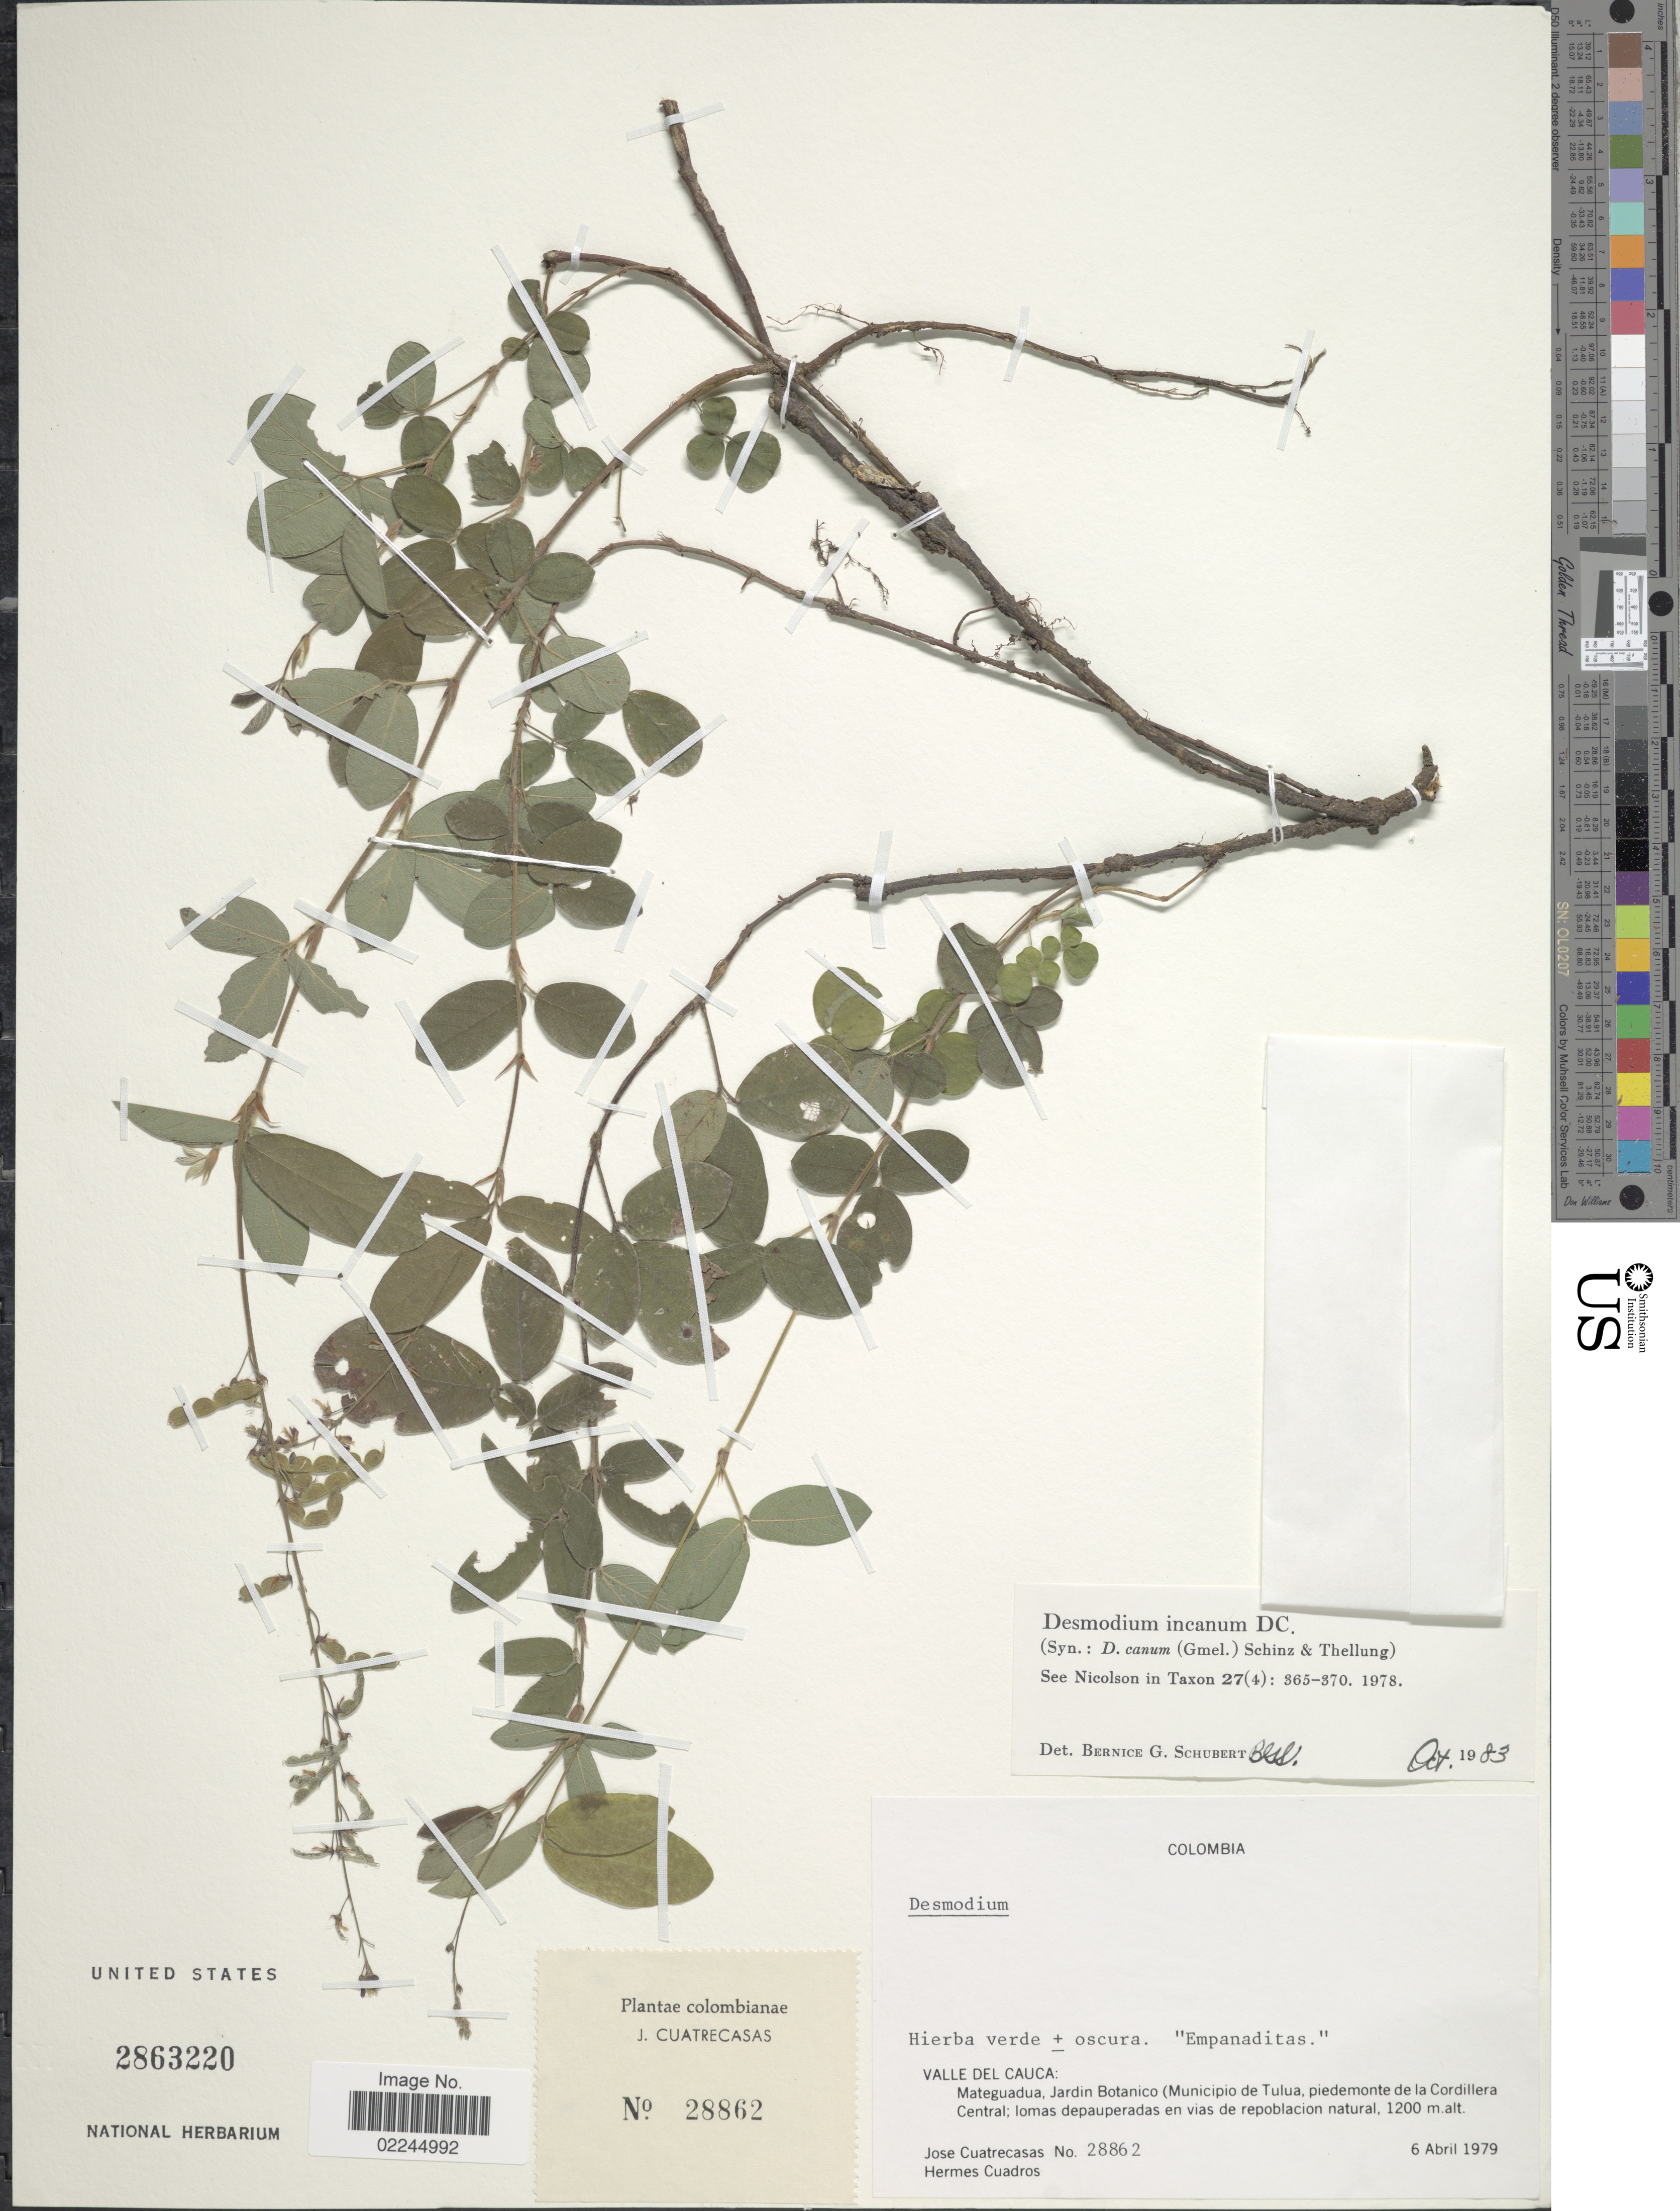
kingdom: Plantae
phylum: Tracheophyta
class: Magnoliopsida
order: Fabales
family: Fabaceae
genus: Desmodium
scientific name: Desmodium incanum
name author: (Sw.) DC.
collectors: J. Cuatrecasas & H. Cuadros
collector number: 28862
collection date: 1979-04-06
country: Colombia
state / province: Valle del Cauca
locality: Mateguadua, Jardin Botanico (Municipio de Tulua, piedemonte de la Cordillera Central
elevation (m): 1200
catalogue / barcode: US 2863220